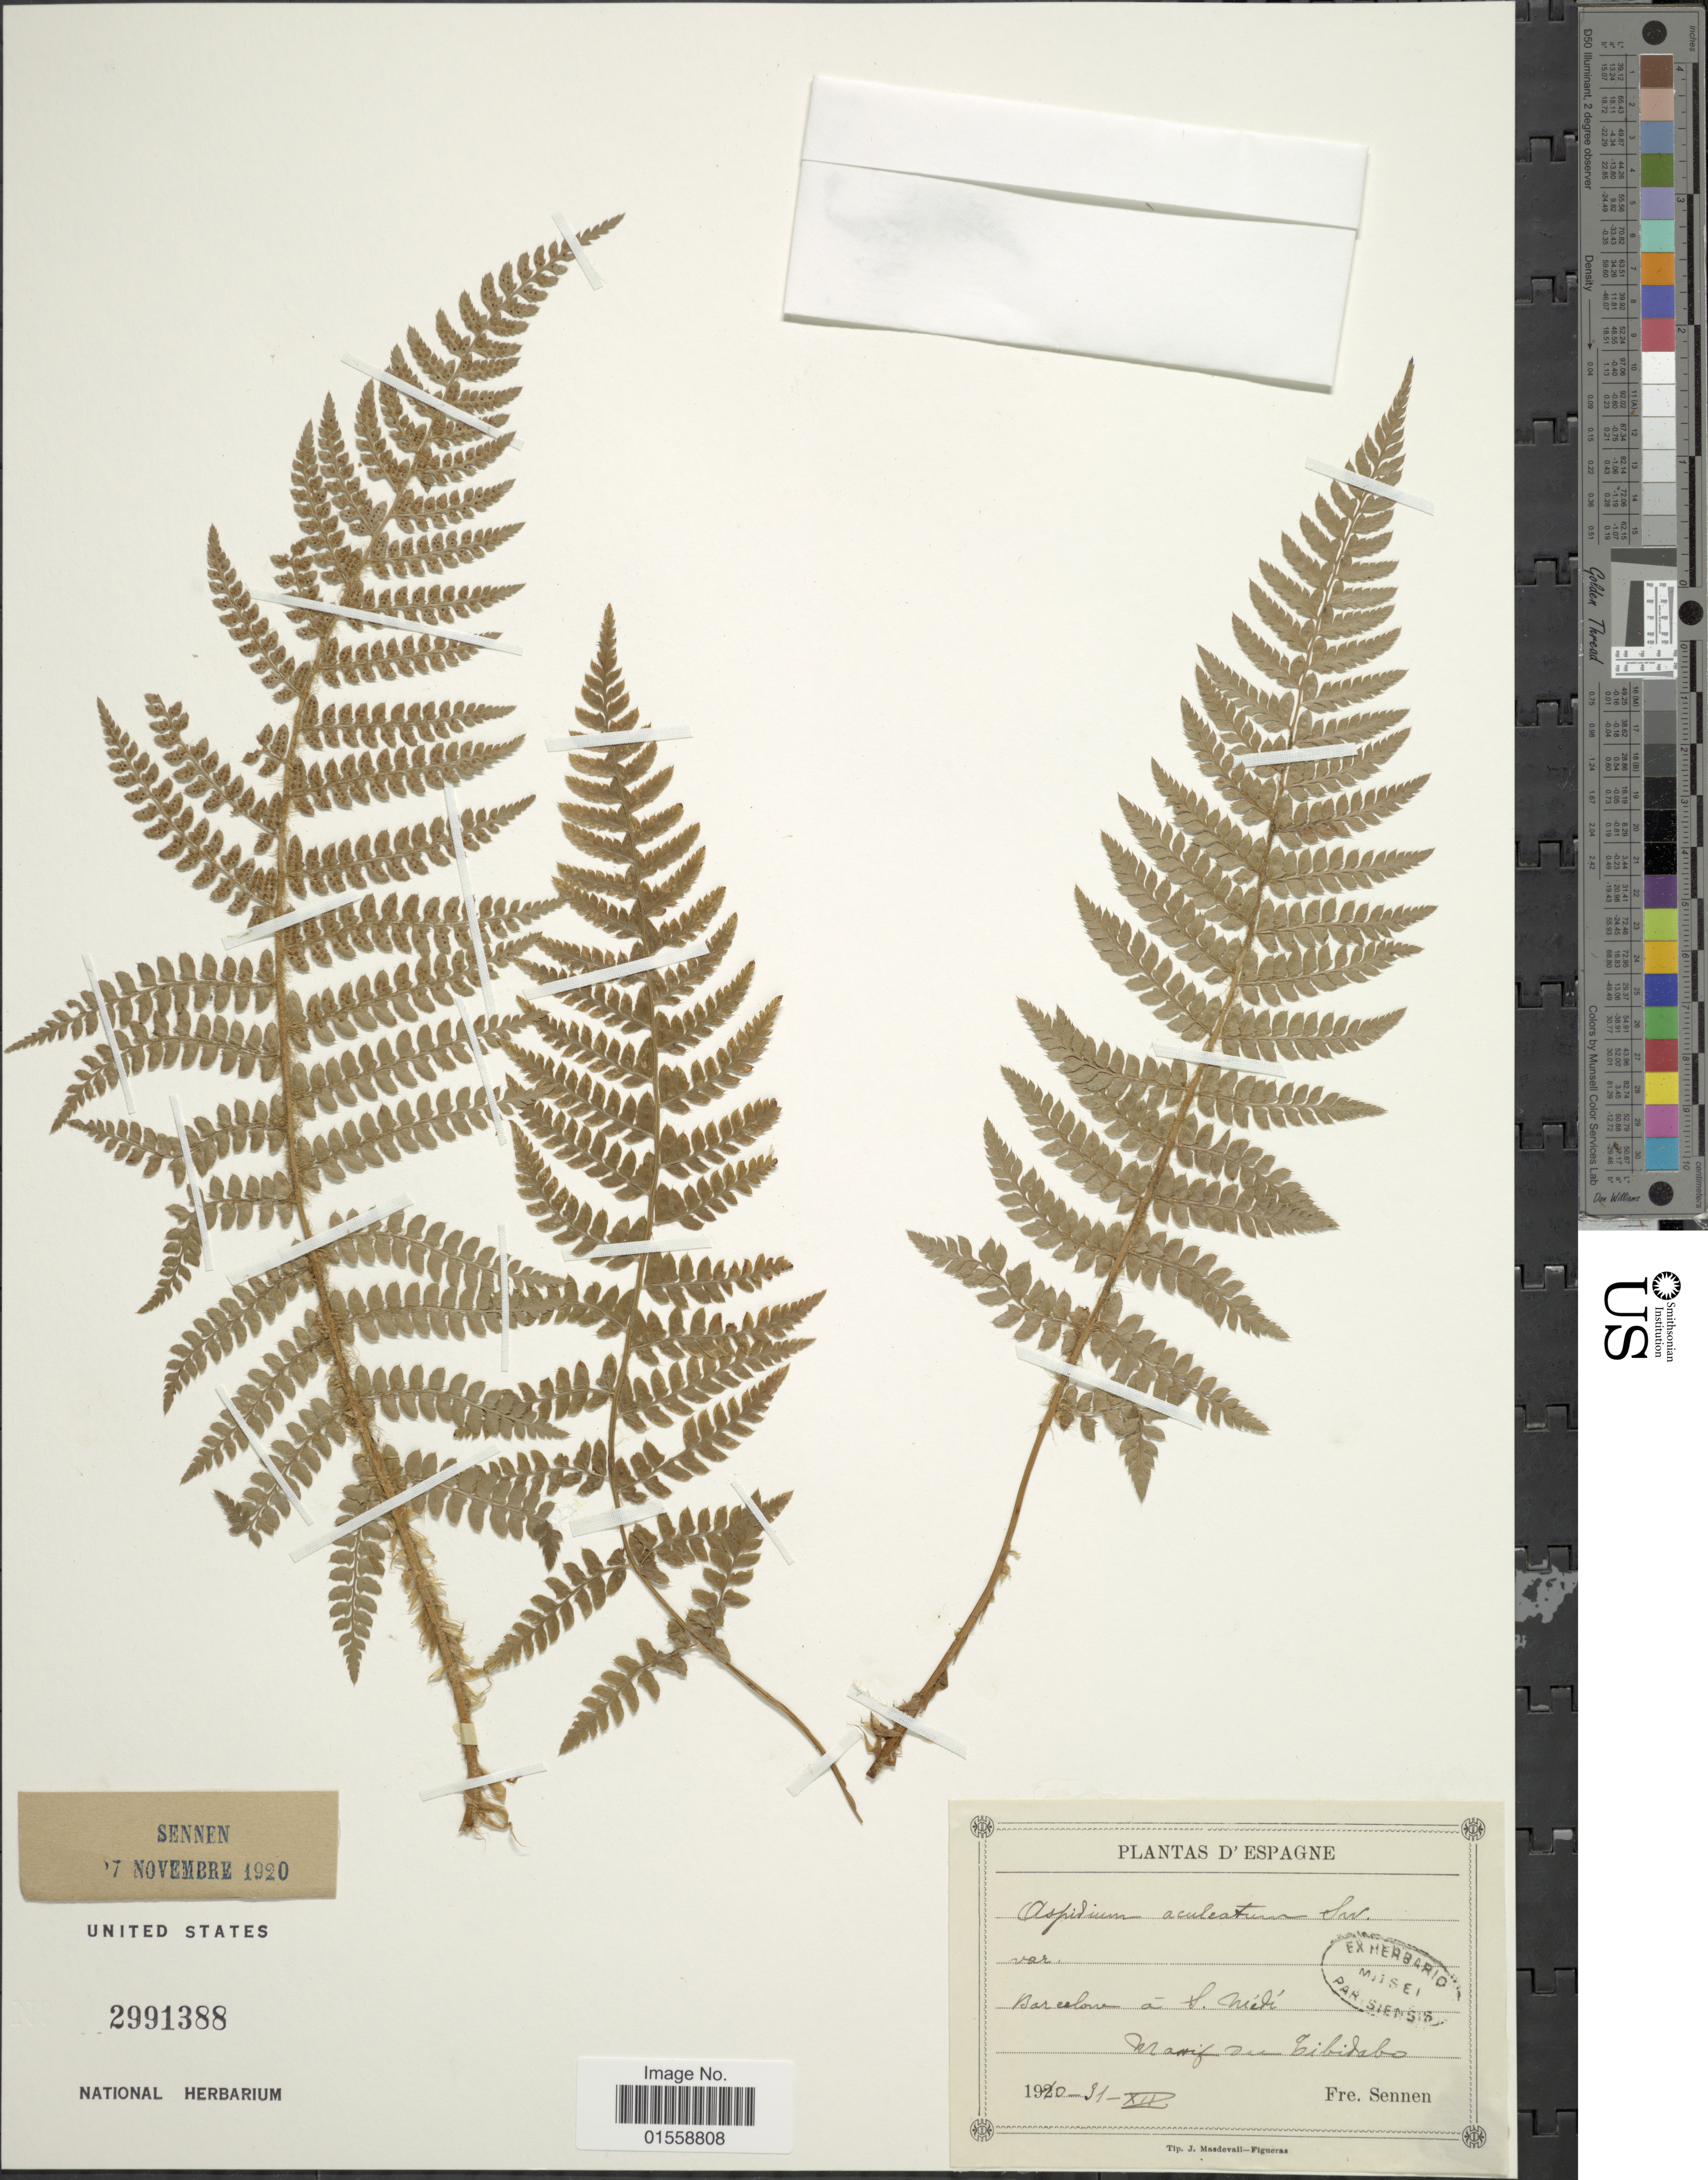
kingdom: Plantae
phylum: Tracheophyta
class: Polypodiopsida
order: Polypodiales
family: Dryopteridaceae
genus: Polystichum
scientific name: Polystichum setiferum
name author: (Forssk.) Moore ex Woynar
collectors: E. Sennen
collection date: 1931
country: Spain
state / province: Catalunya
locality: Espagne, Barcelona, Massif du Tibidabo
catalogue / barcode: US 2991388